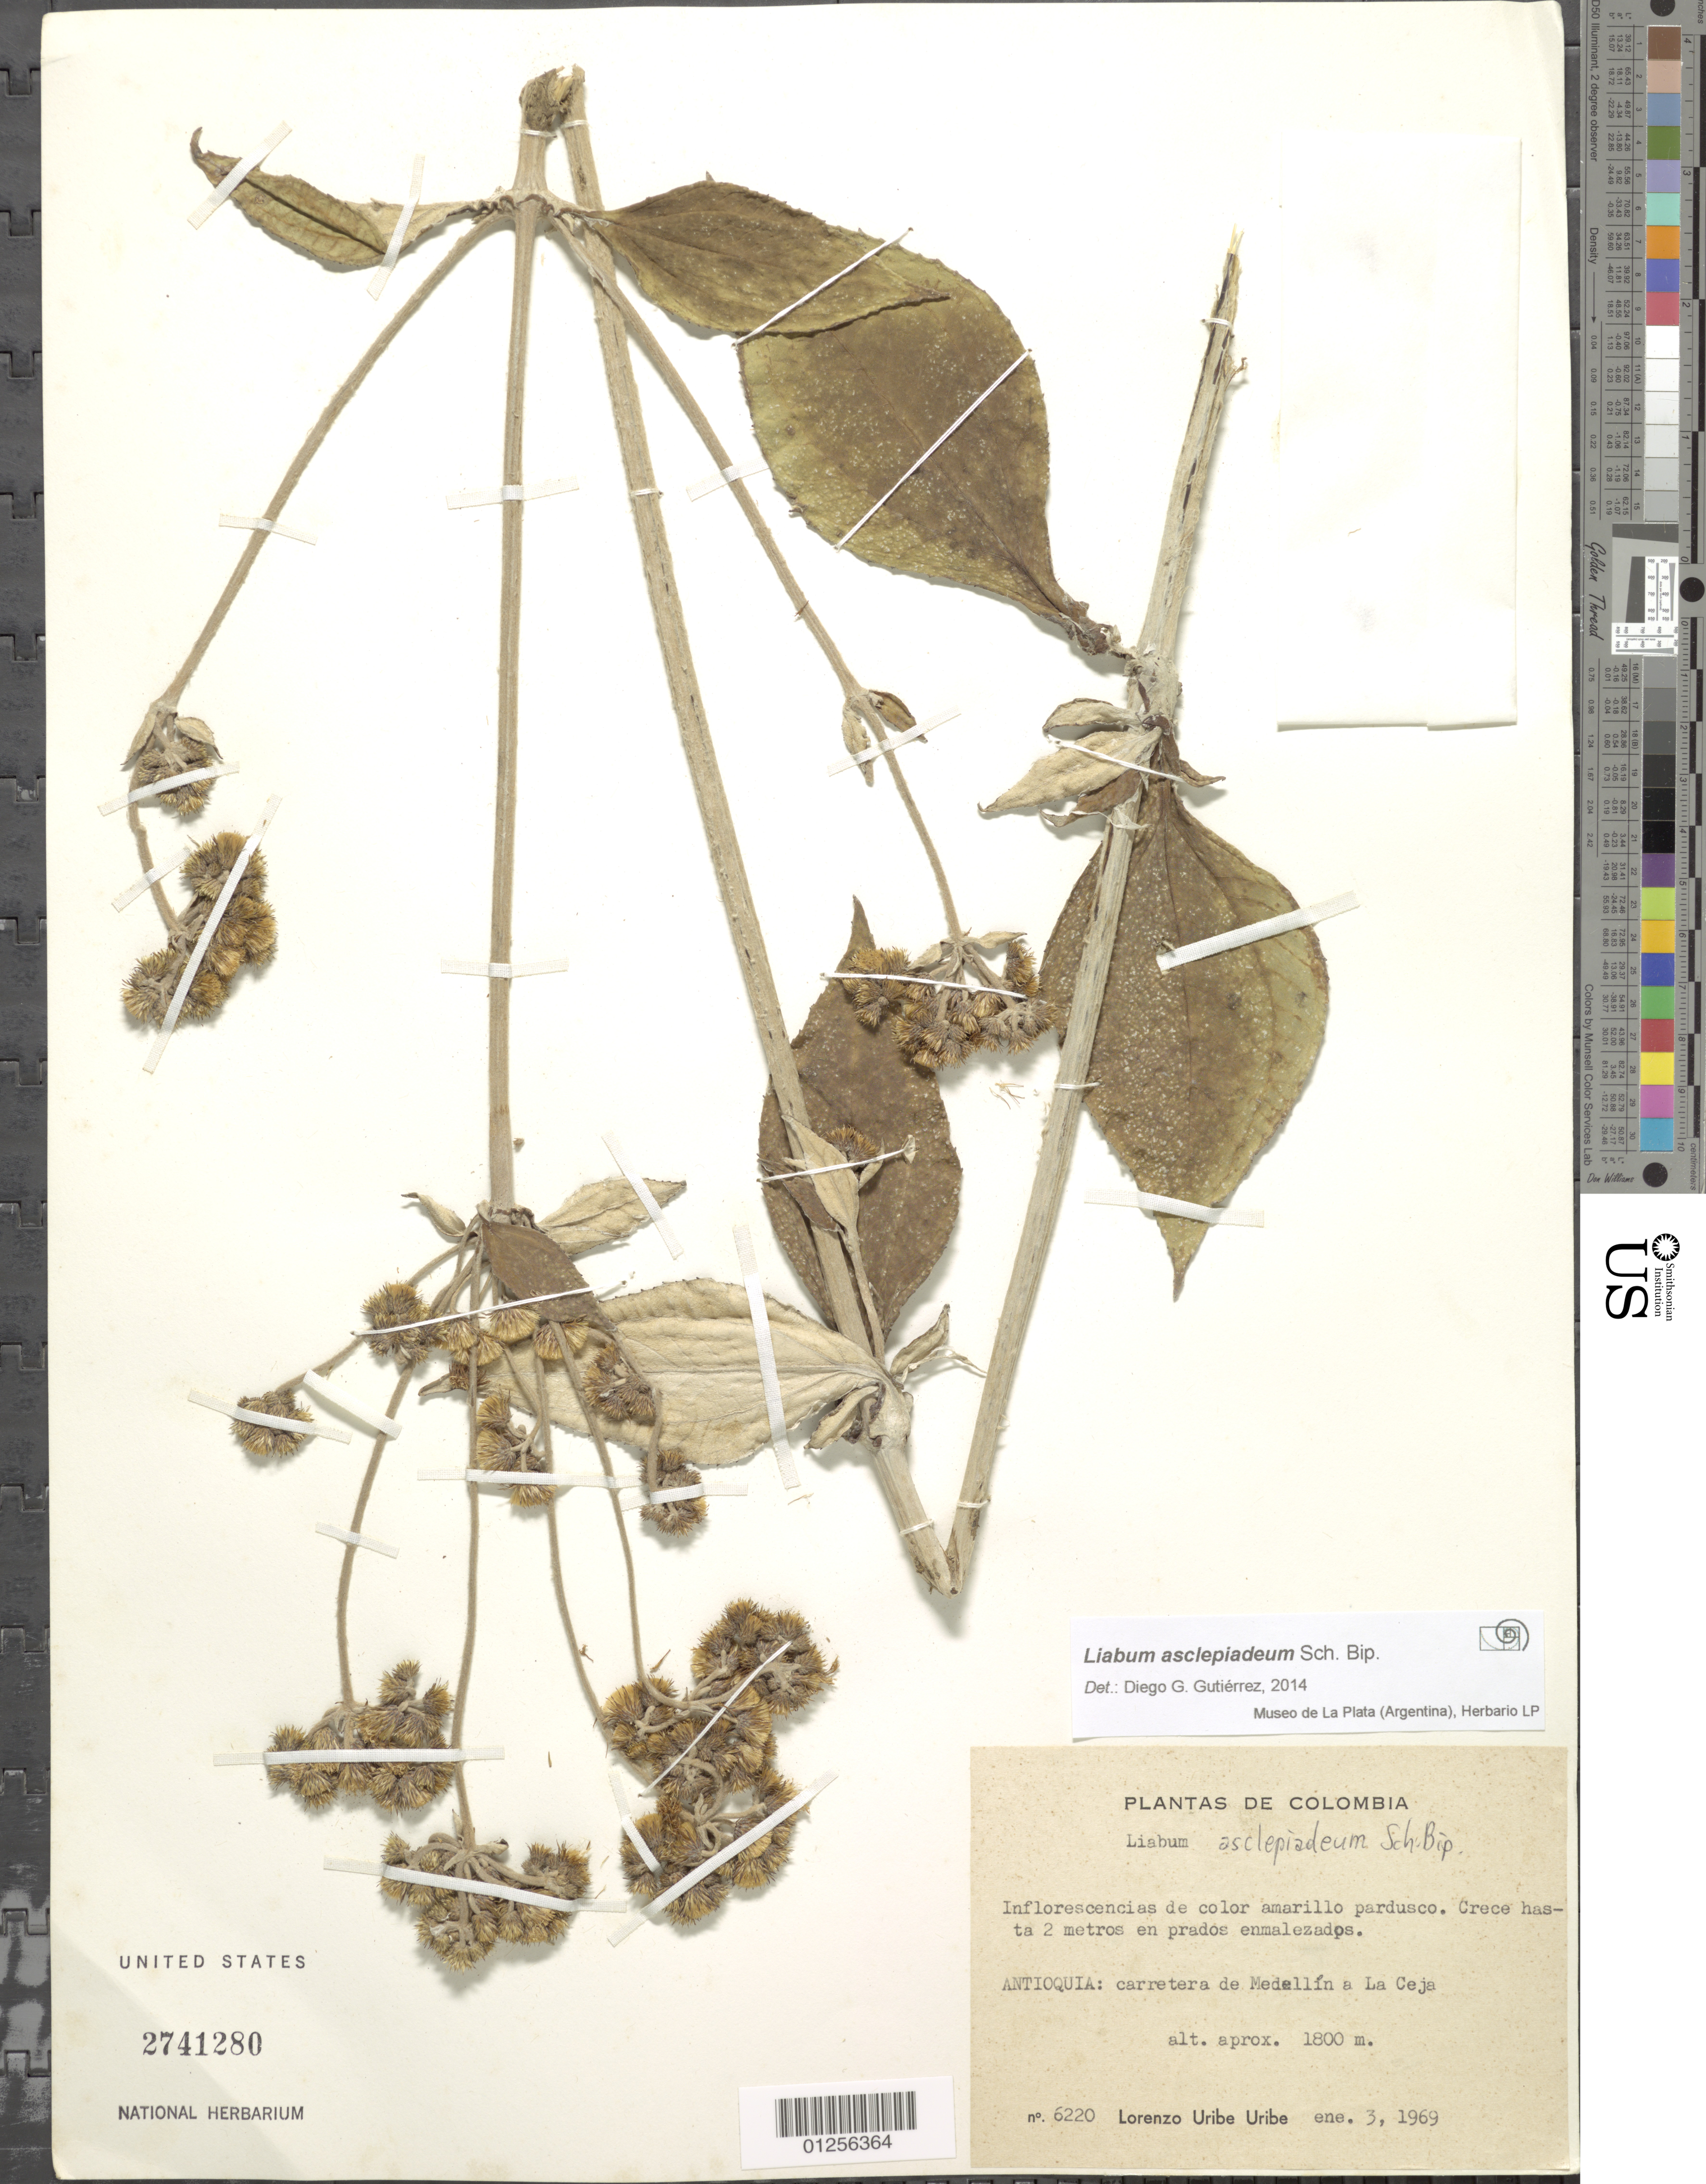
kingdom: Plantae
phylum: Tracheophyta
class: Magnoliopsida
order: Asterales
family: Asteraceae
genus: Liabum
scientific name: Liabum asclepiadeum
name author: Sch. Bip.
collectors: L. Uribe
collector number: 6220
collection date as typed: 3 January 1969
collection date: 1969-01-03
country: Colombia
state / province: Antioquia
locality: Carretera de Medellin a La Ceja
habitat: Prados enmalezados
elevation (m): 1800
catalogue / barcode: US 2741280